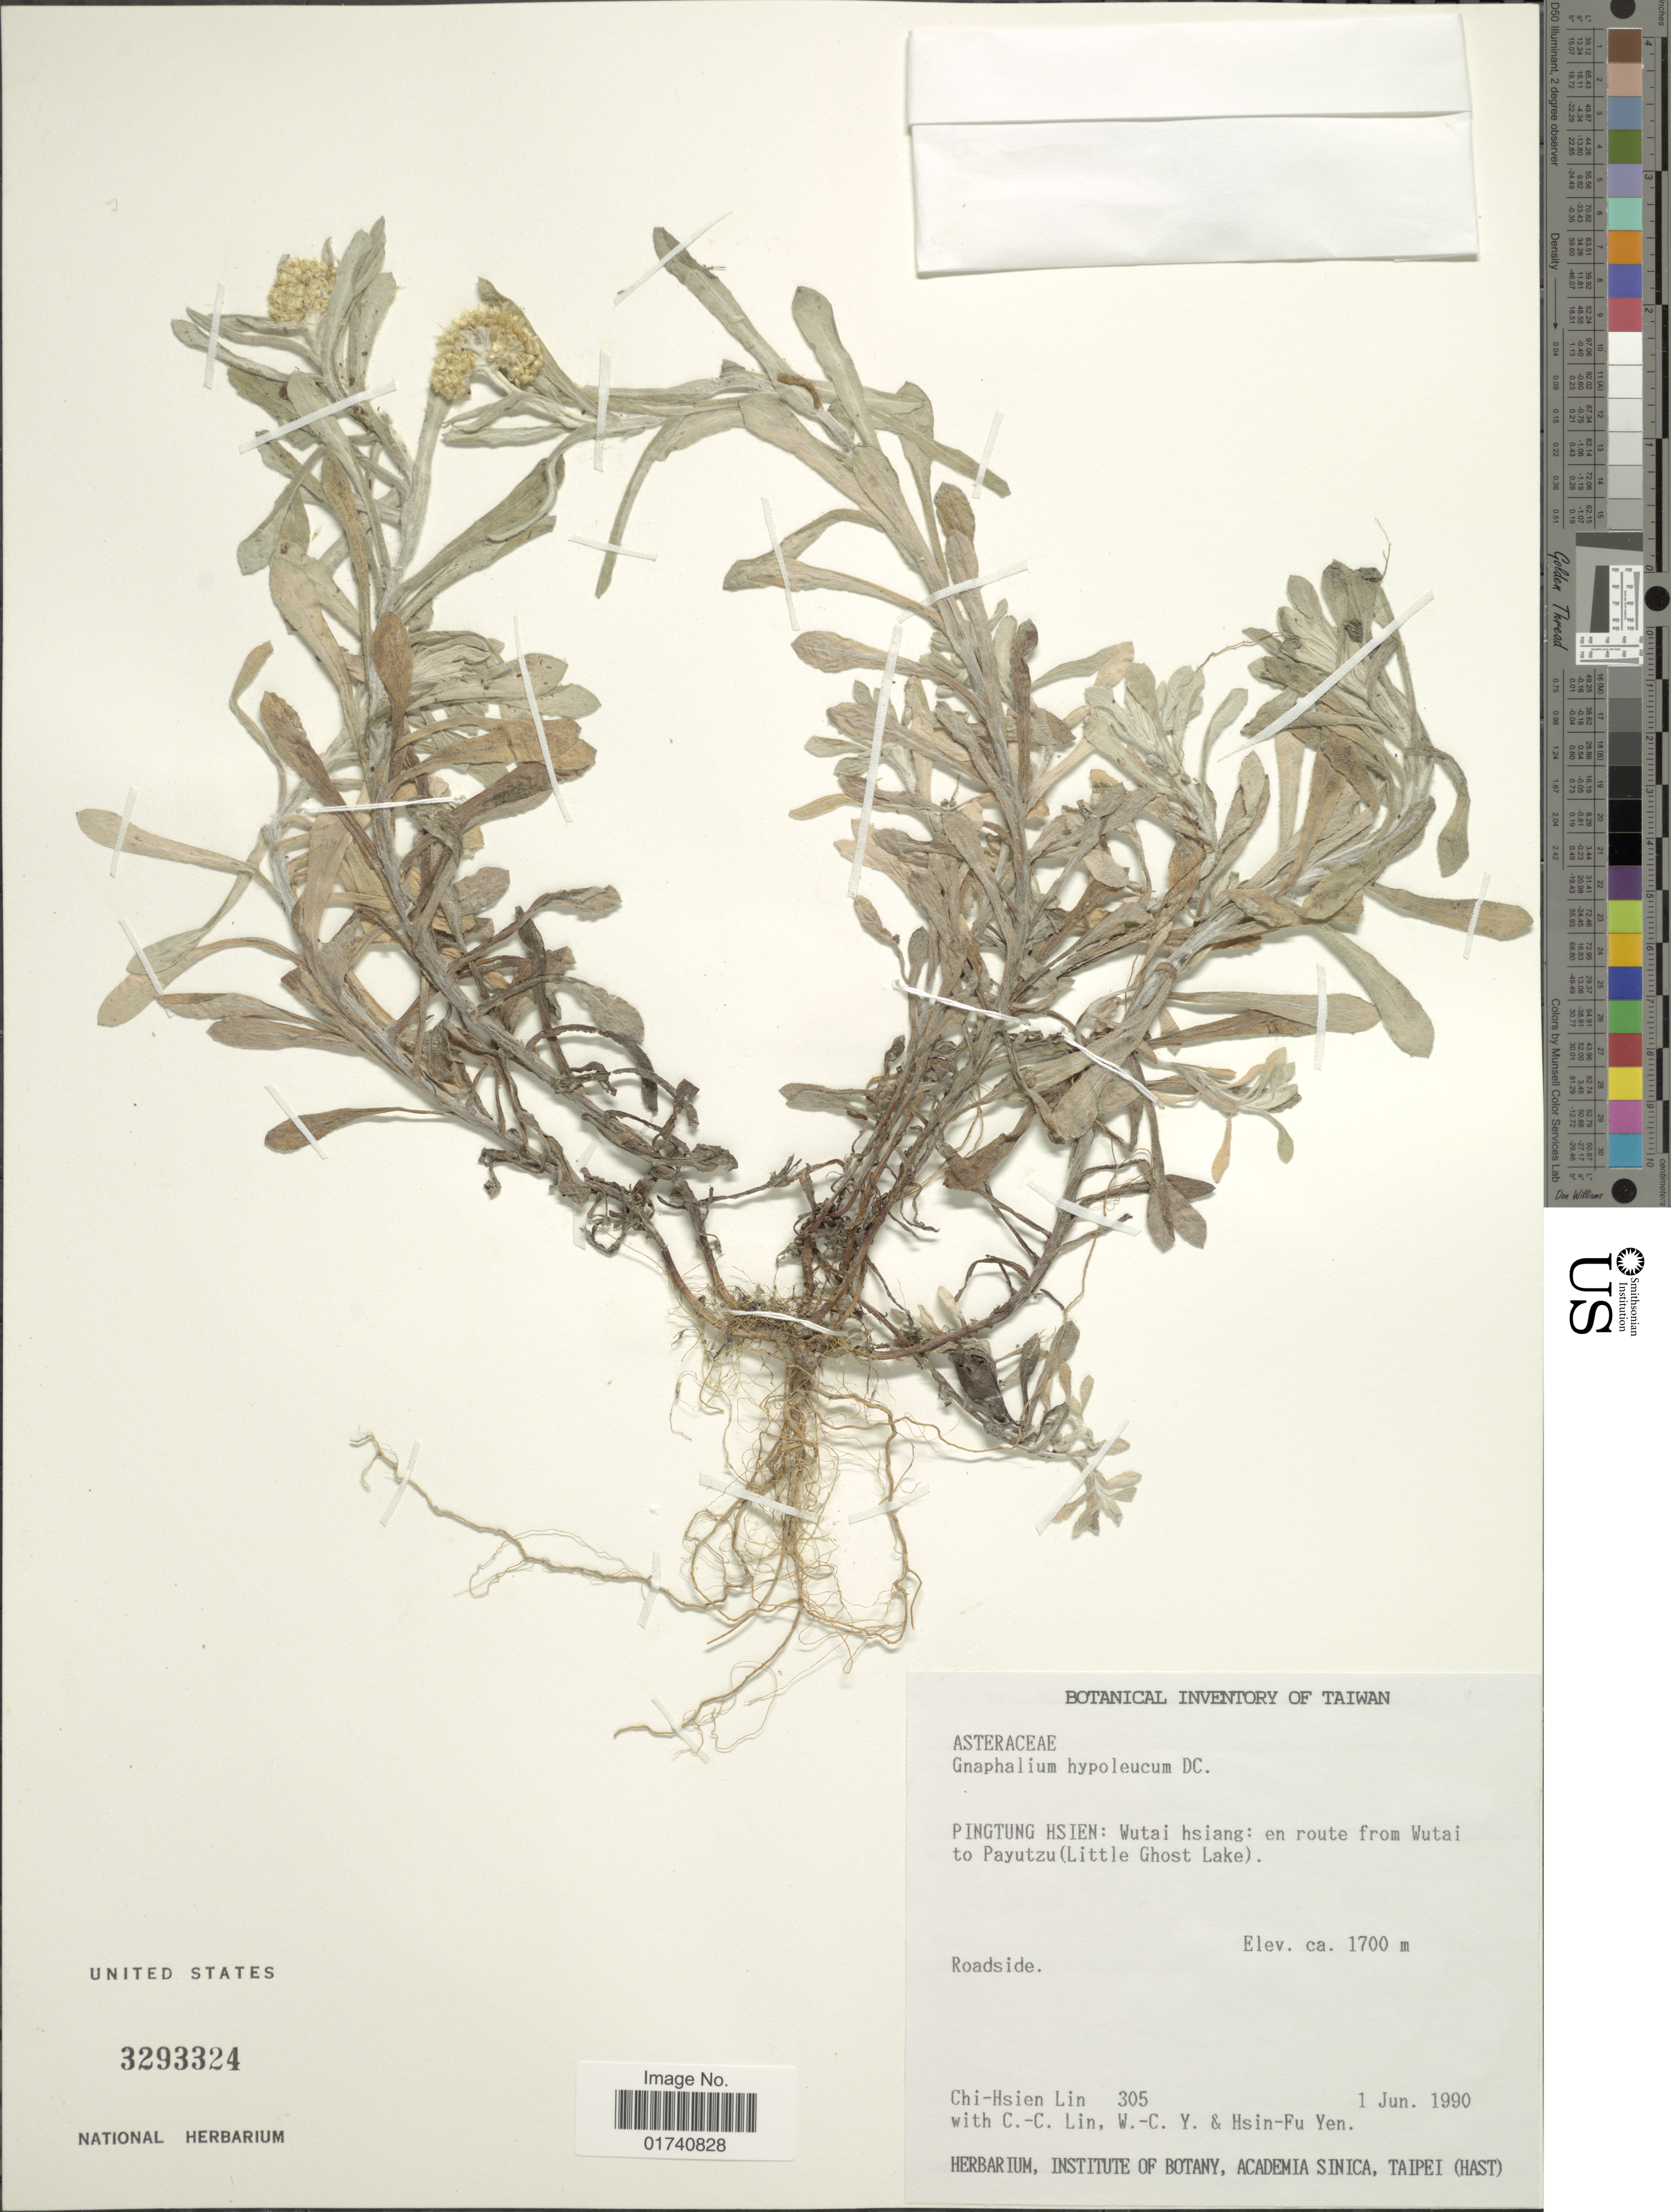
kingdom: Plantae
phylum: Tracheophyta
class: Magnoliopsida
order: Asterales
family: Asteraceae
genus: Pseudognaphalium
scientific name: Pseudognaphalium hypoleucum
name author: (DC.) Hilliard & B.L. Burtt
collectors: C. Lin, C. Lin & H. Yen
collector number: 305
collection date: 1990-06-01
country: Taiwan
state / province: Pingtung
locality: Pingtung Hsien: Wutai hsiang: en route from Wutai to Payutzu (Little Ghost Lake).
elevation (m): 1700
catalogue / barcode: US 3293324